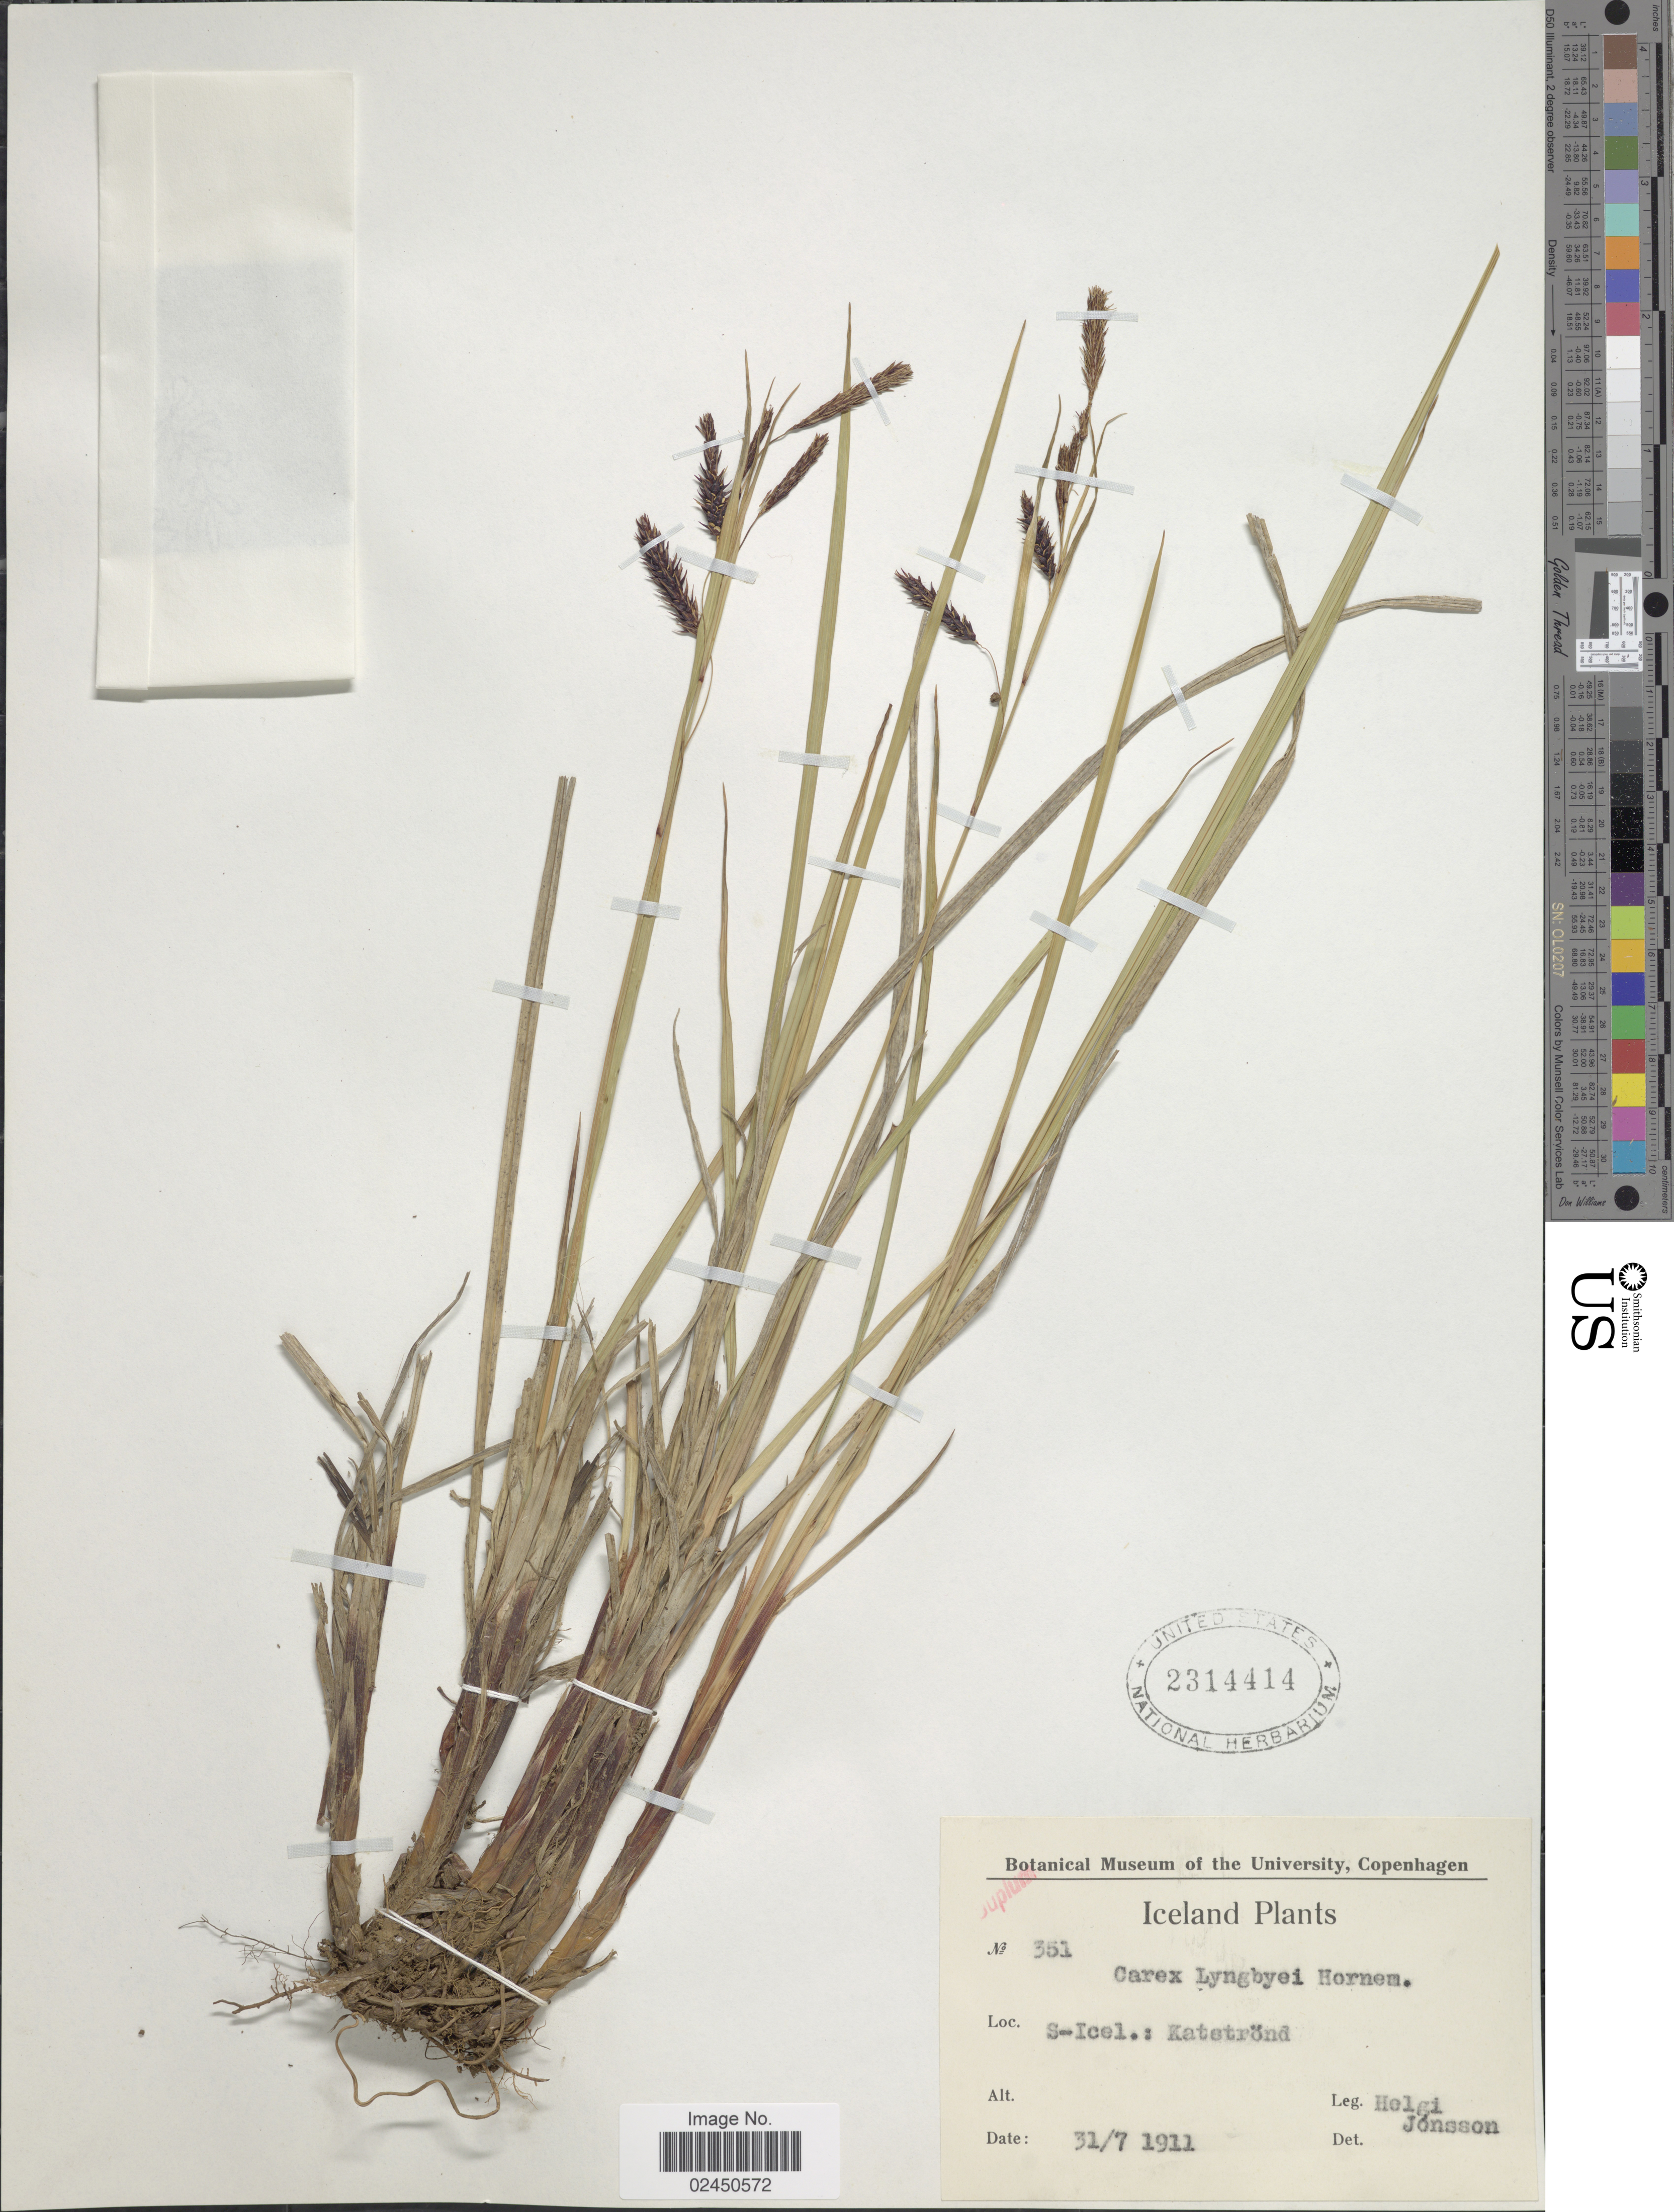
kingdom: Plantae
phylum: Tracheophyta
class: Liliopsida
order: Poales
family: Cyperaceae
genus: Carex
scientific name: Carex lyngbyei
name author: Hornem.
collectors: H. Jónsson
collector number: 351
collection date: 1911-07-31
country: Iceland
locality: S-Icel.: Katstrond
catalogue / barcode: US 2314414